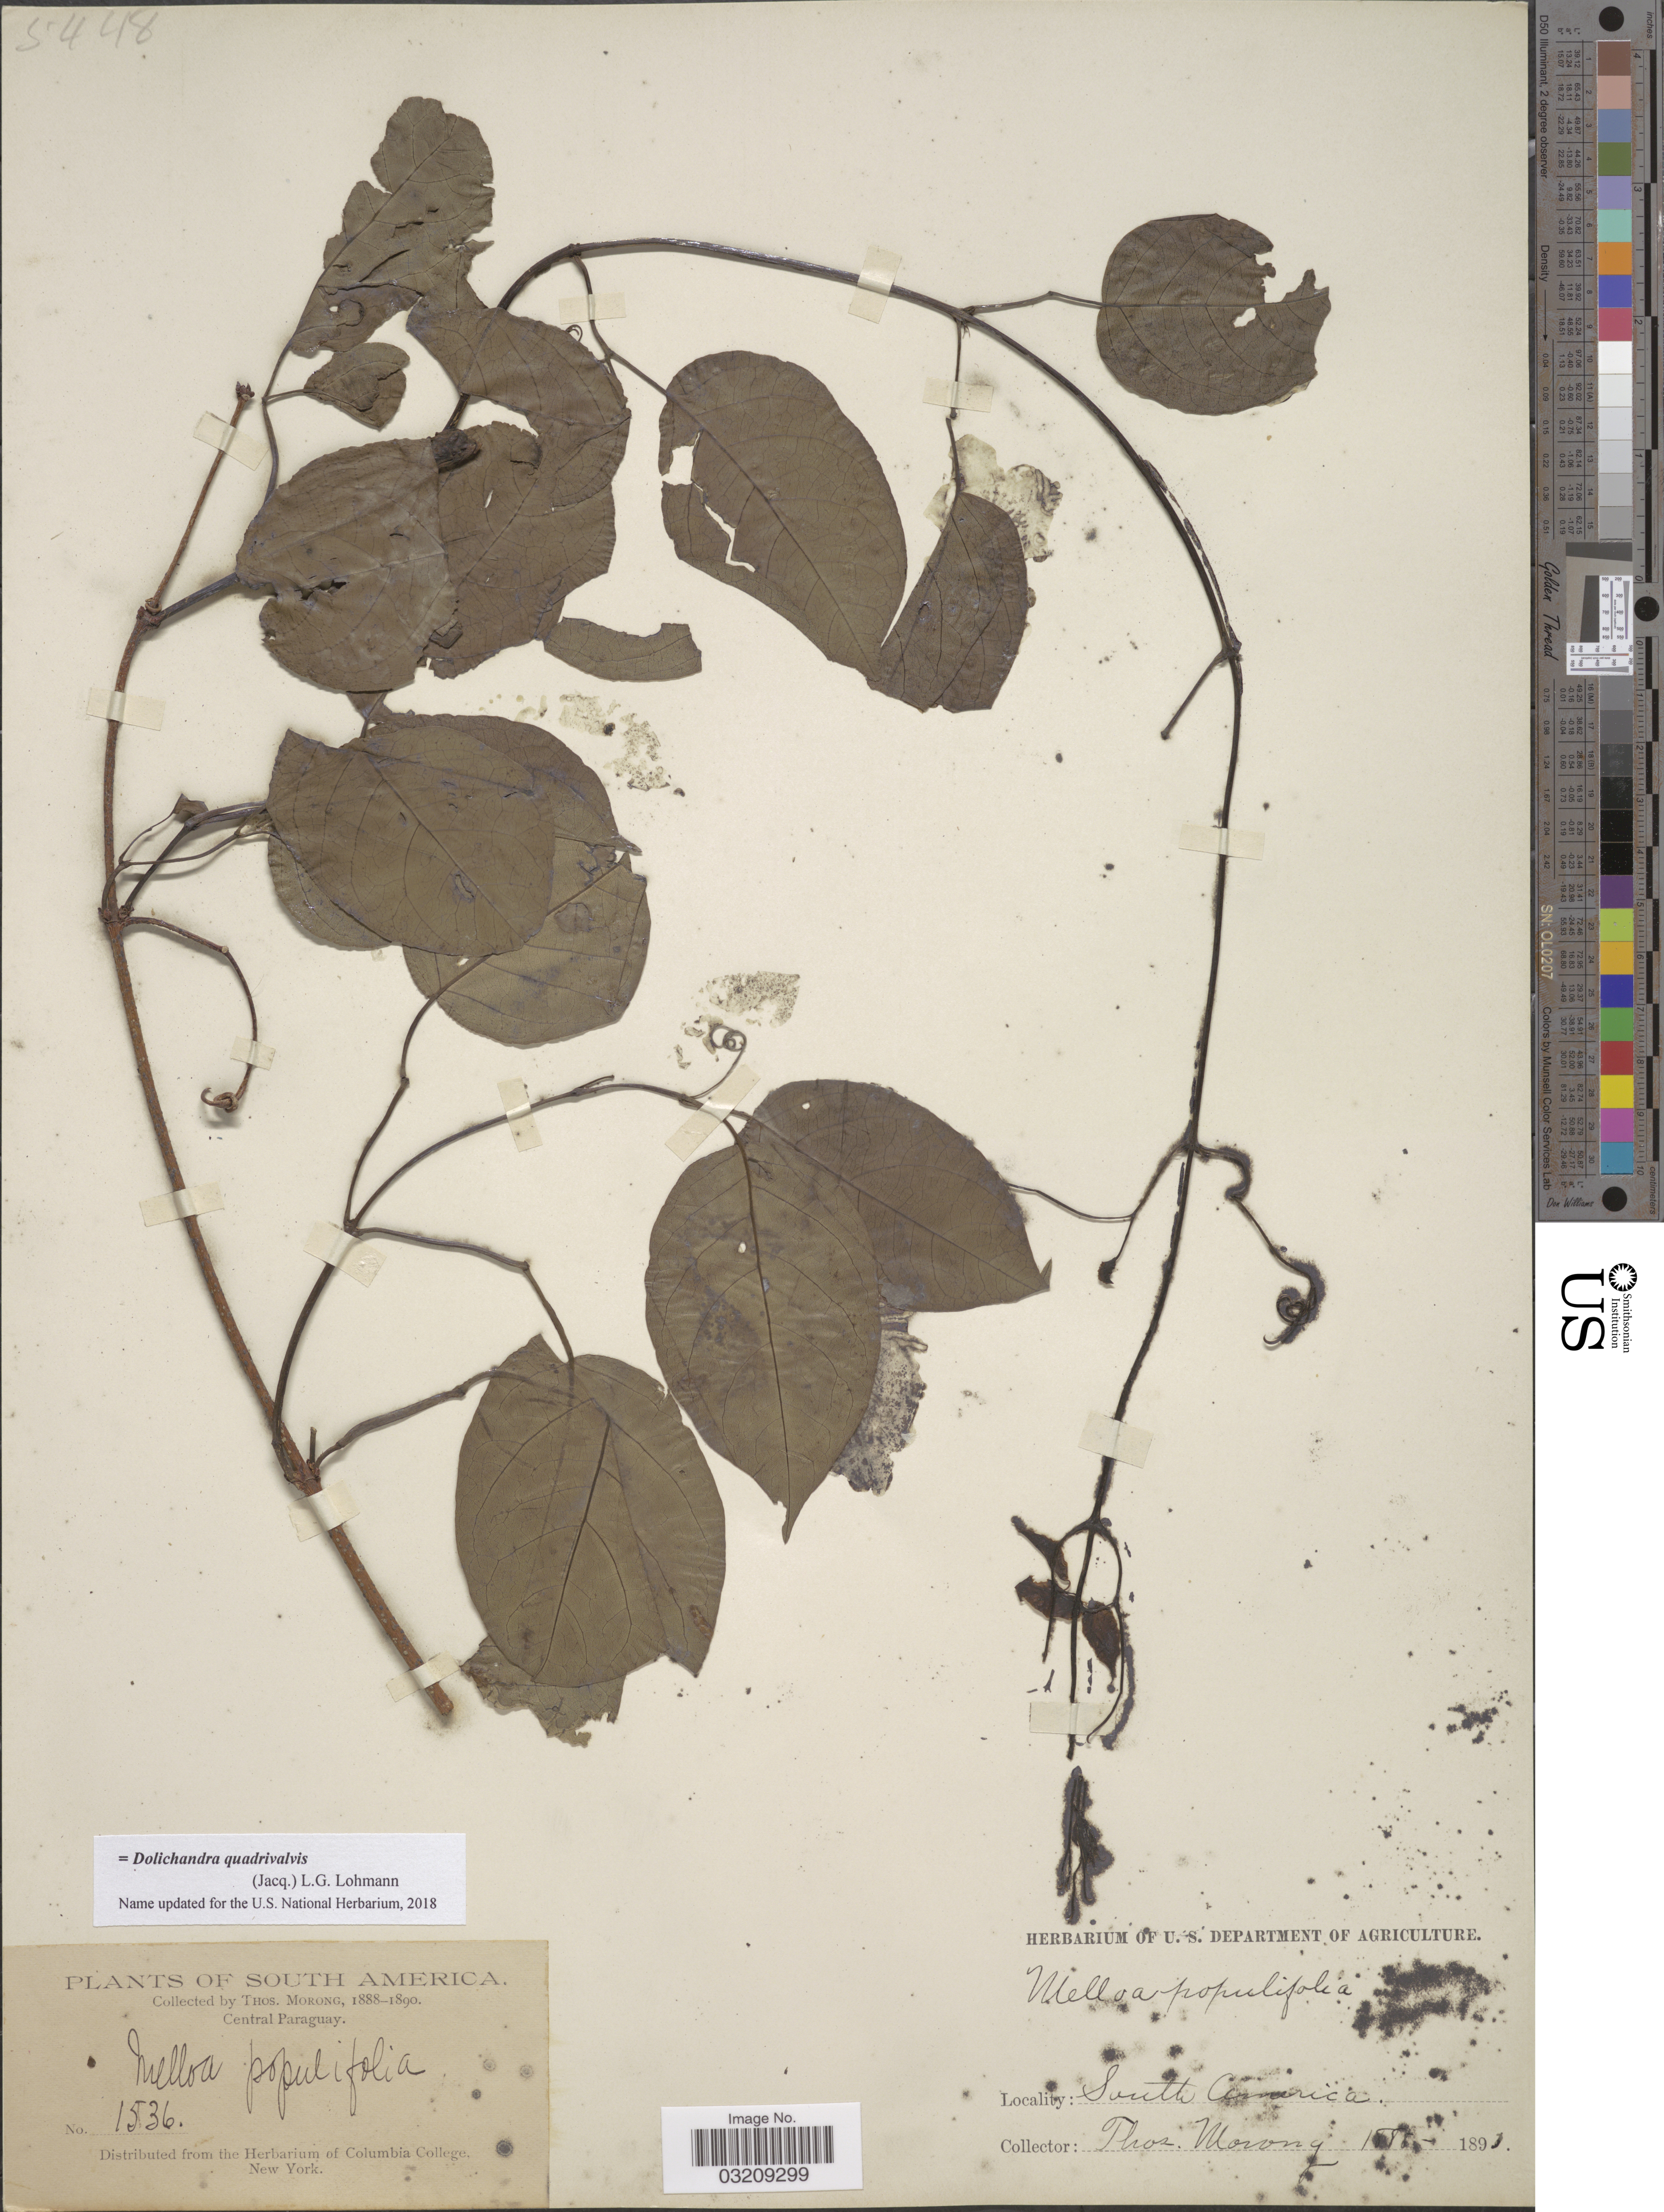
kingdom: Plantae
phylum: Tracheophyta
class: Magnoliopsida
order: Lamiales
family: Bignoniaceae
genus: Dolichandra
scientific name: Dolichandra quadrivalvis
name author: (Jacq.) L.G. Lohmann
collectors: ex herb. T. Morong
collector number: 1536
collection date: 1888/1890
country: Paraguay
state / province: Central